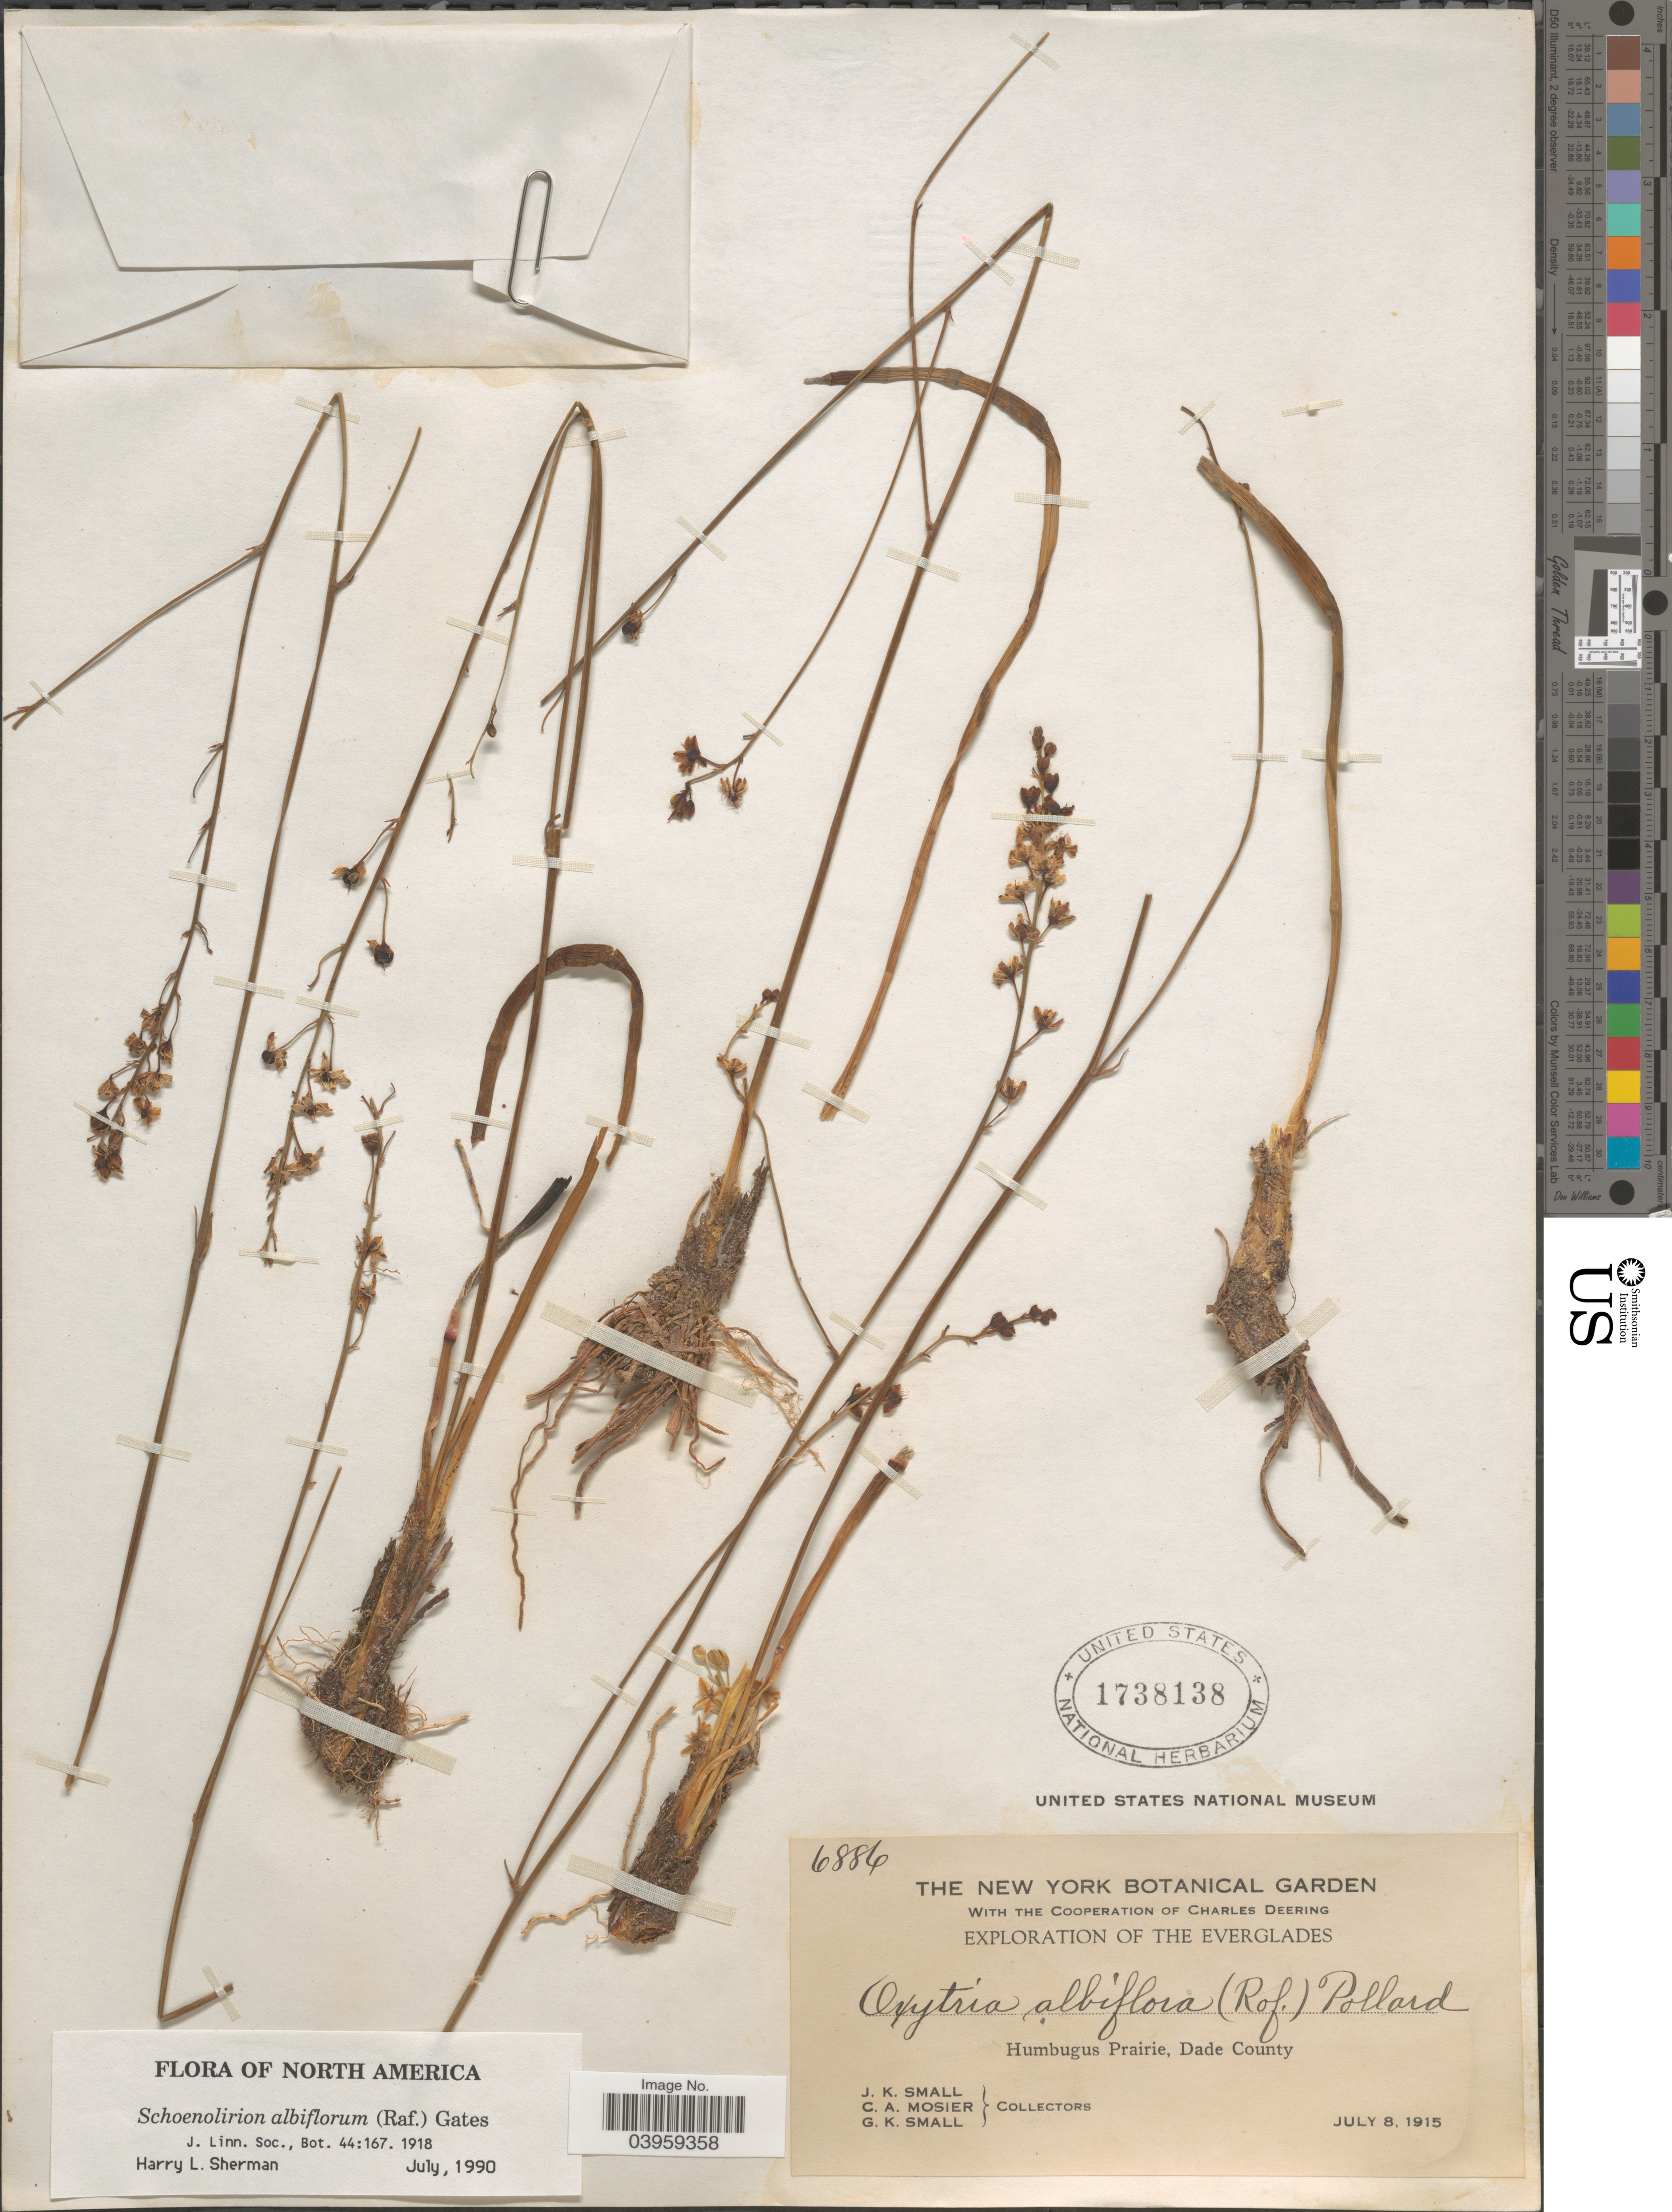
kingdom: Plantae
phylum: Tracheophyta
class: Liliopsida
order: Asparagales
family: Asparagaceae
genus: Schoenolirion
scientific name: Schoenolirion albiflorum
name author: (Raf.) R.R. Gates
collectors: J. K. Small, C. A. Mosier & G. K. Small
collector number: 6886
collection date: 1915-07-08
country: United States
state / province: Florida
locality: The Everglades. Humbugus Prairie, Dade County.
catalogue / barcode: US 1738138